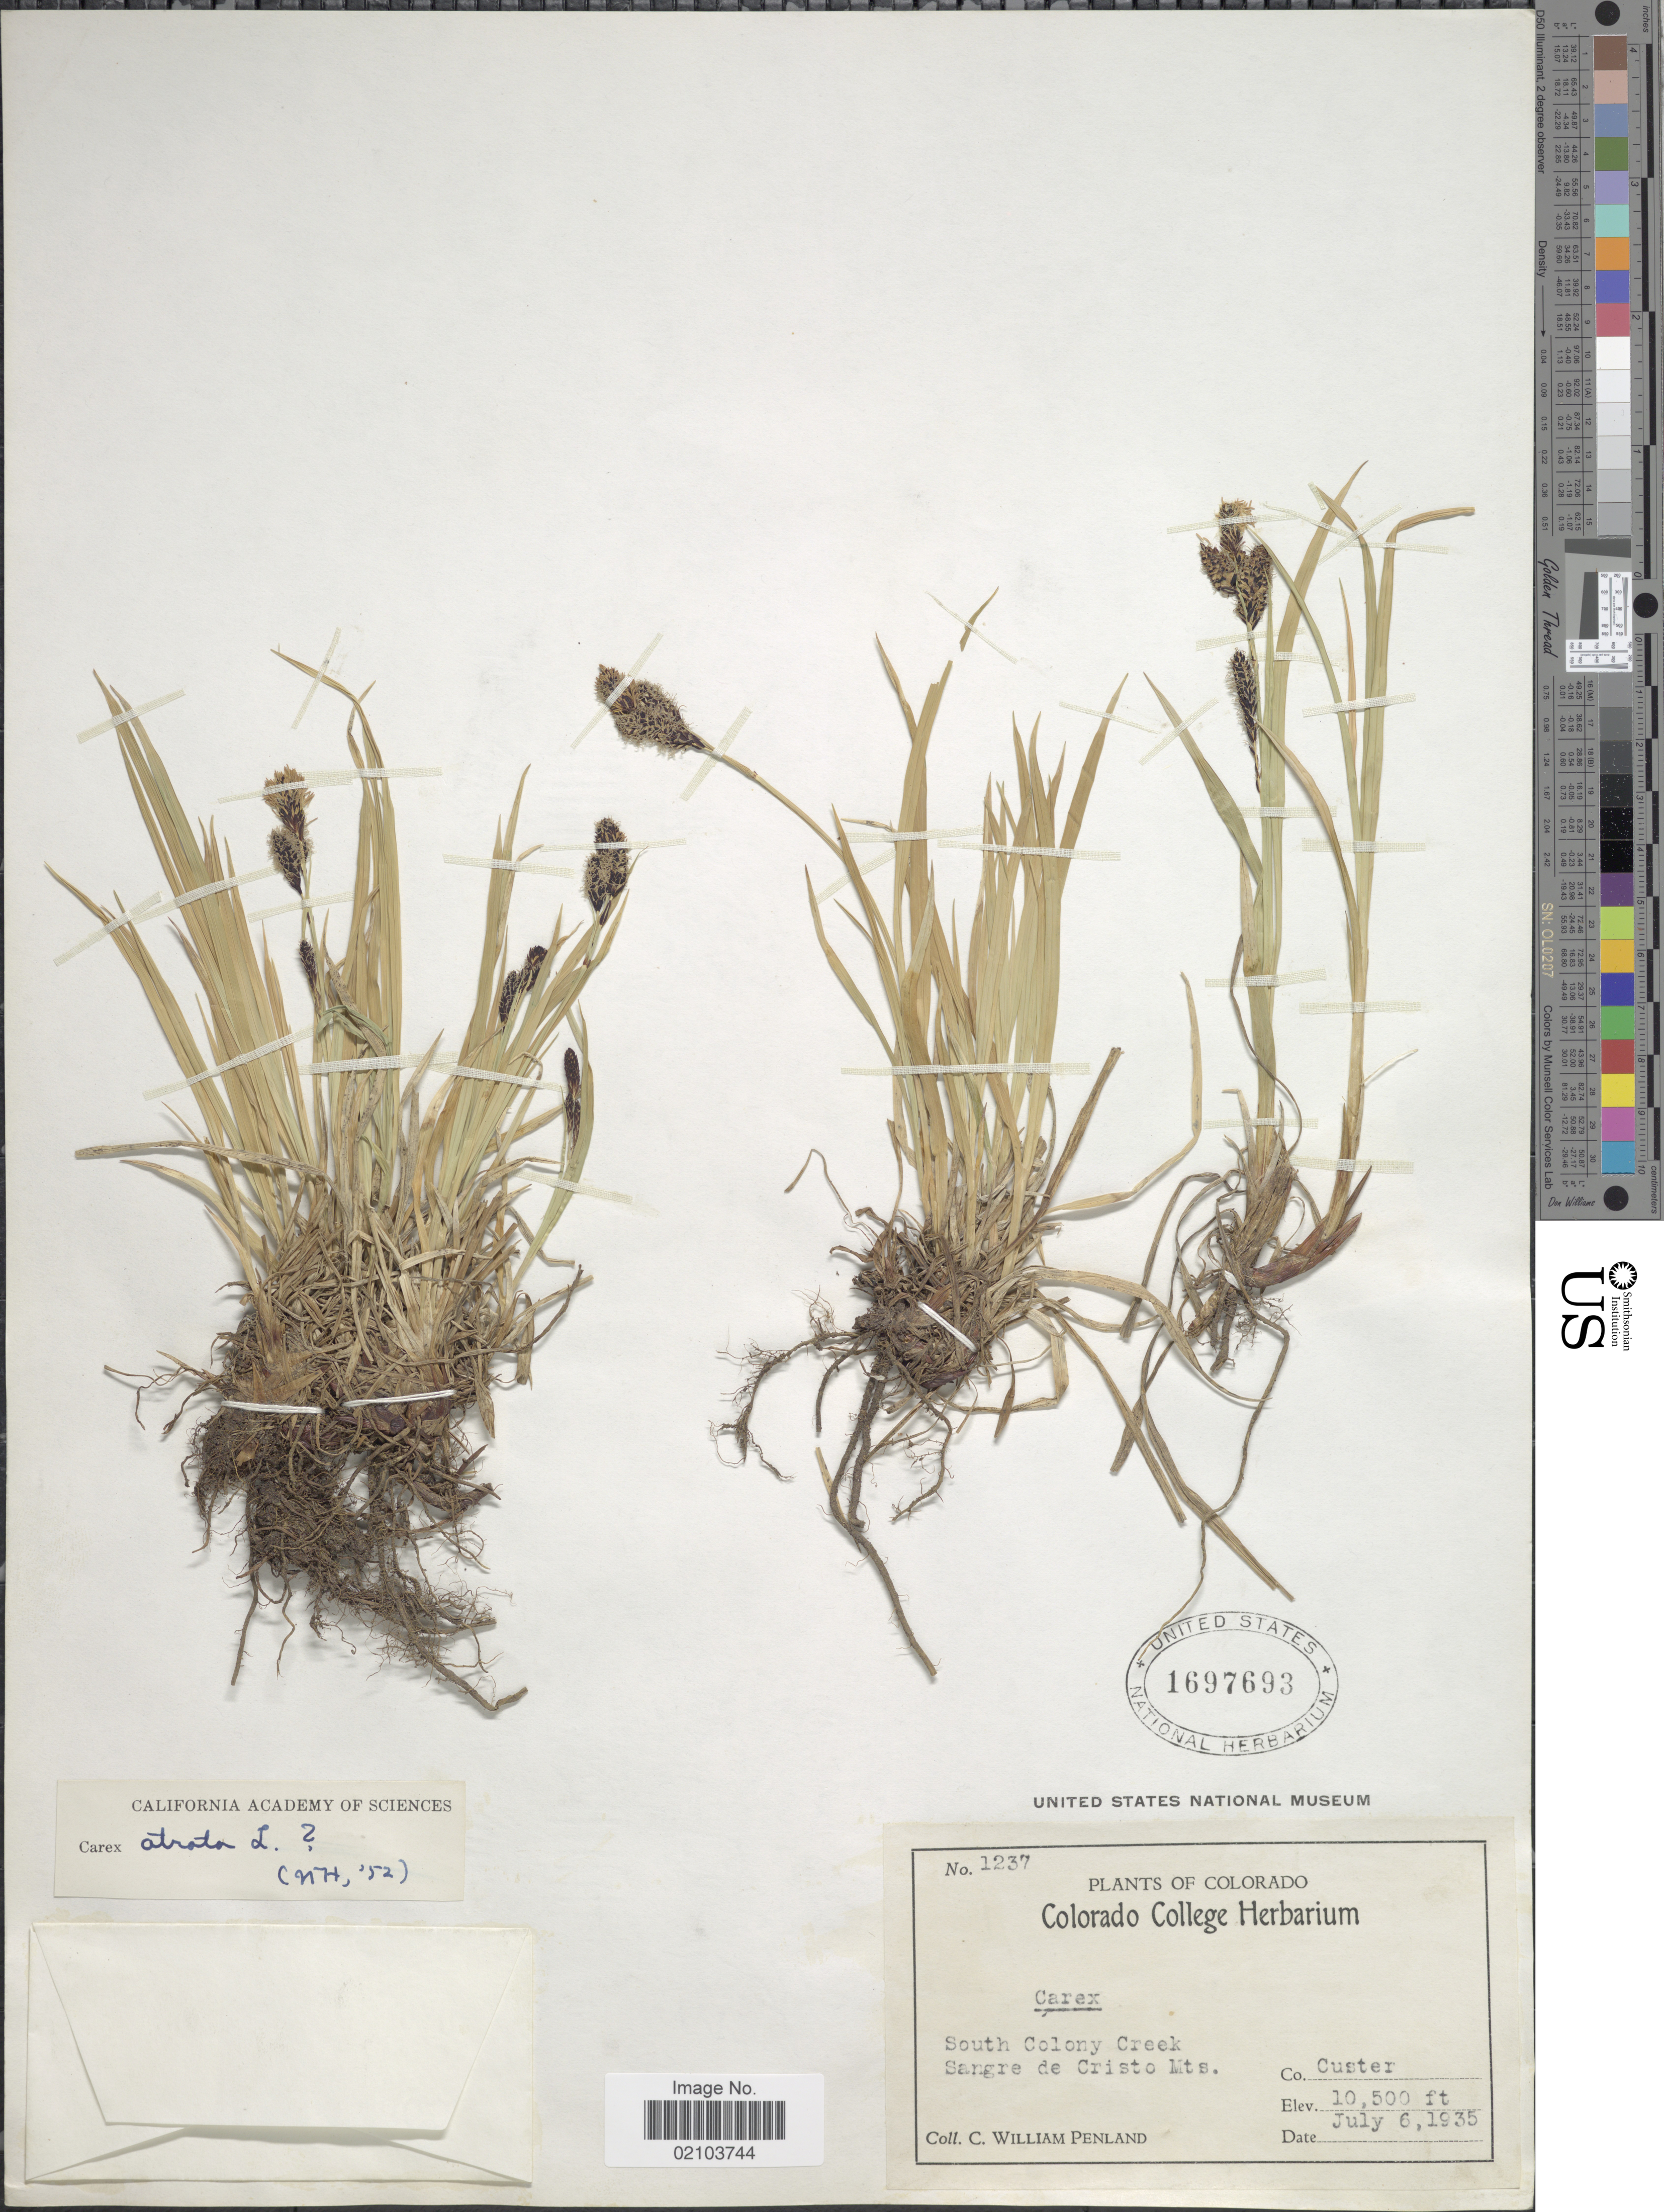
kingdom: Plantae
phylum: Tracheophyta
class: Liliopsida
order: Poales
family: Cyperaceae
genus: Carex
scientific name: Carex atrata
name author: L.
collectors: C. W. Penland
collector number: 1237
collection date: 1935-07-06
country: United States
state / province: Colorado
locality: South Colony Creek. Sangre de Cristo Mts. Co. Custer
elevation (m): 3200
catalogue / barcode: US 1697693